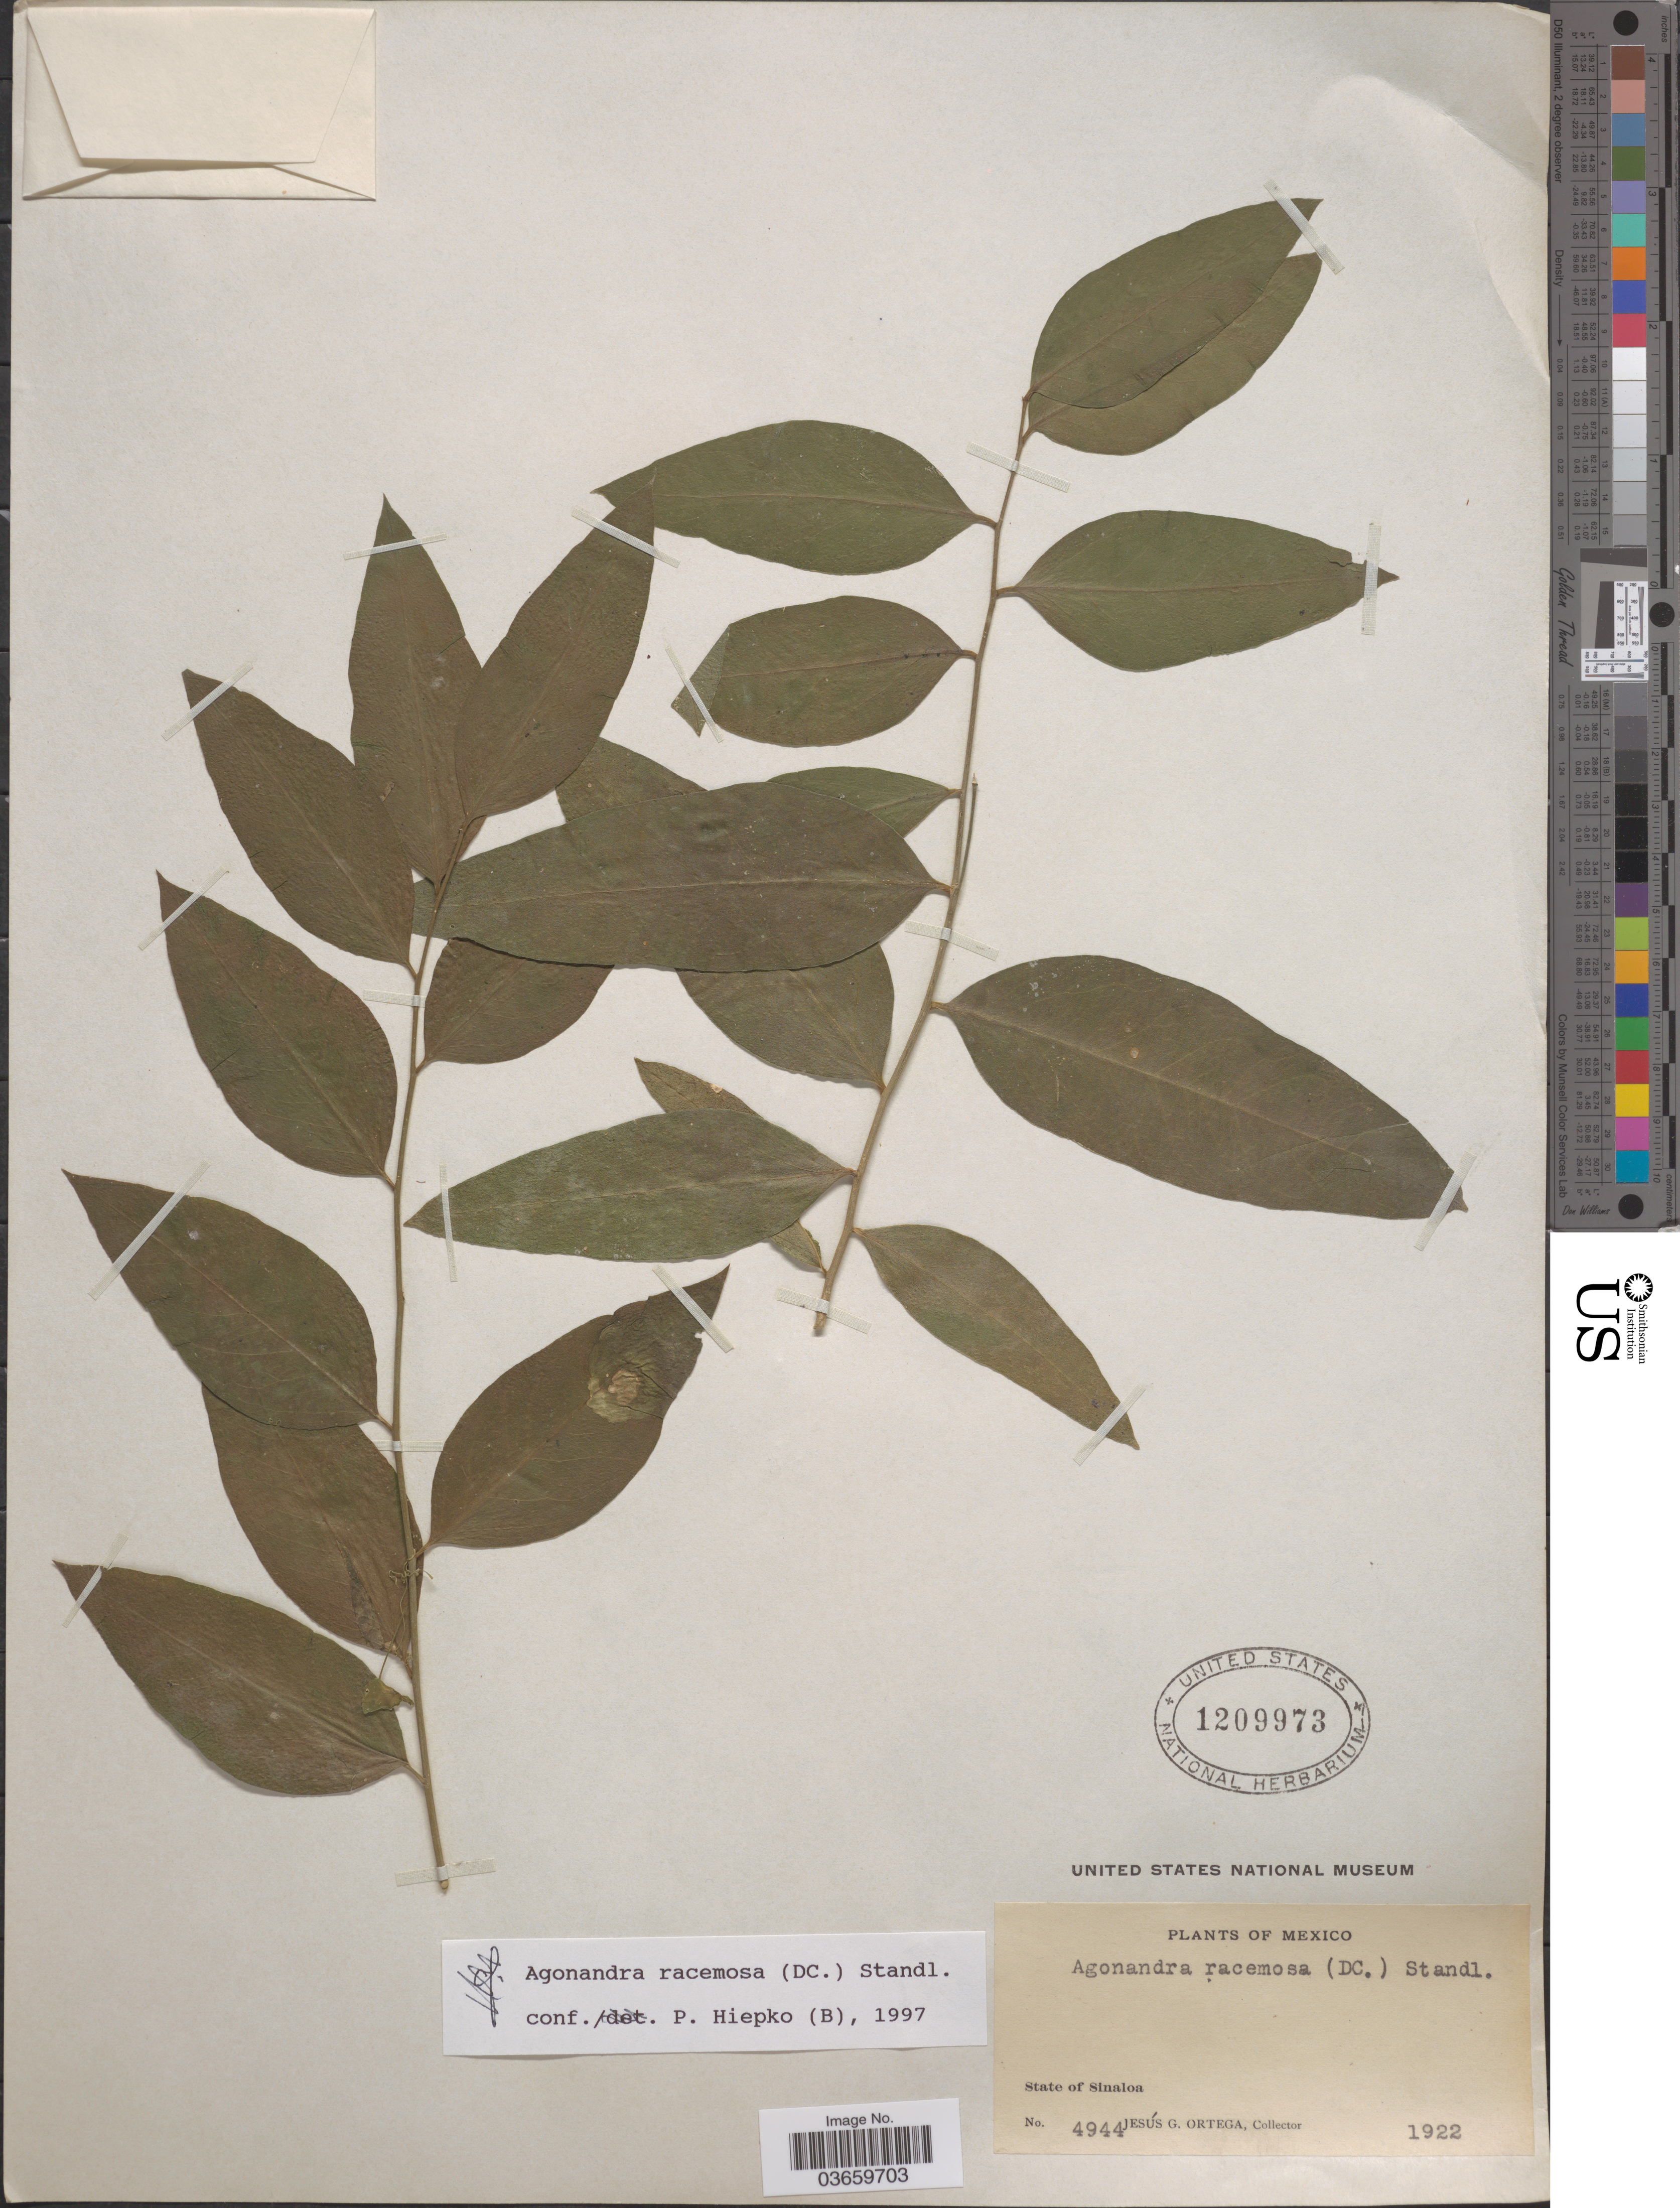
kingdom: Plantae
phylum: Tracheophyta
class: Magnoliopsida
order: Santalales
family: Opiliaceae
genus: Agonandra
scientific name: Agonandra racemosa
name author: (DC.) Standl.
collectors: J. Ortega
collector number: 4944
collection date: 1922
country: Mexico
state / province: Sinaloa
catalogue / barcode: US 1209973